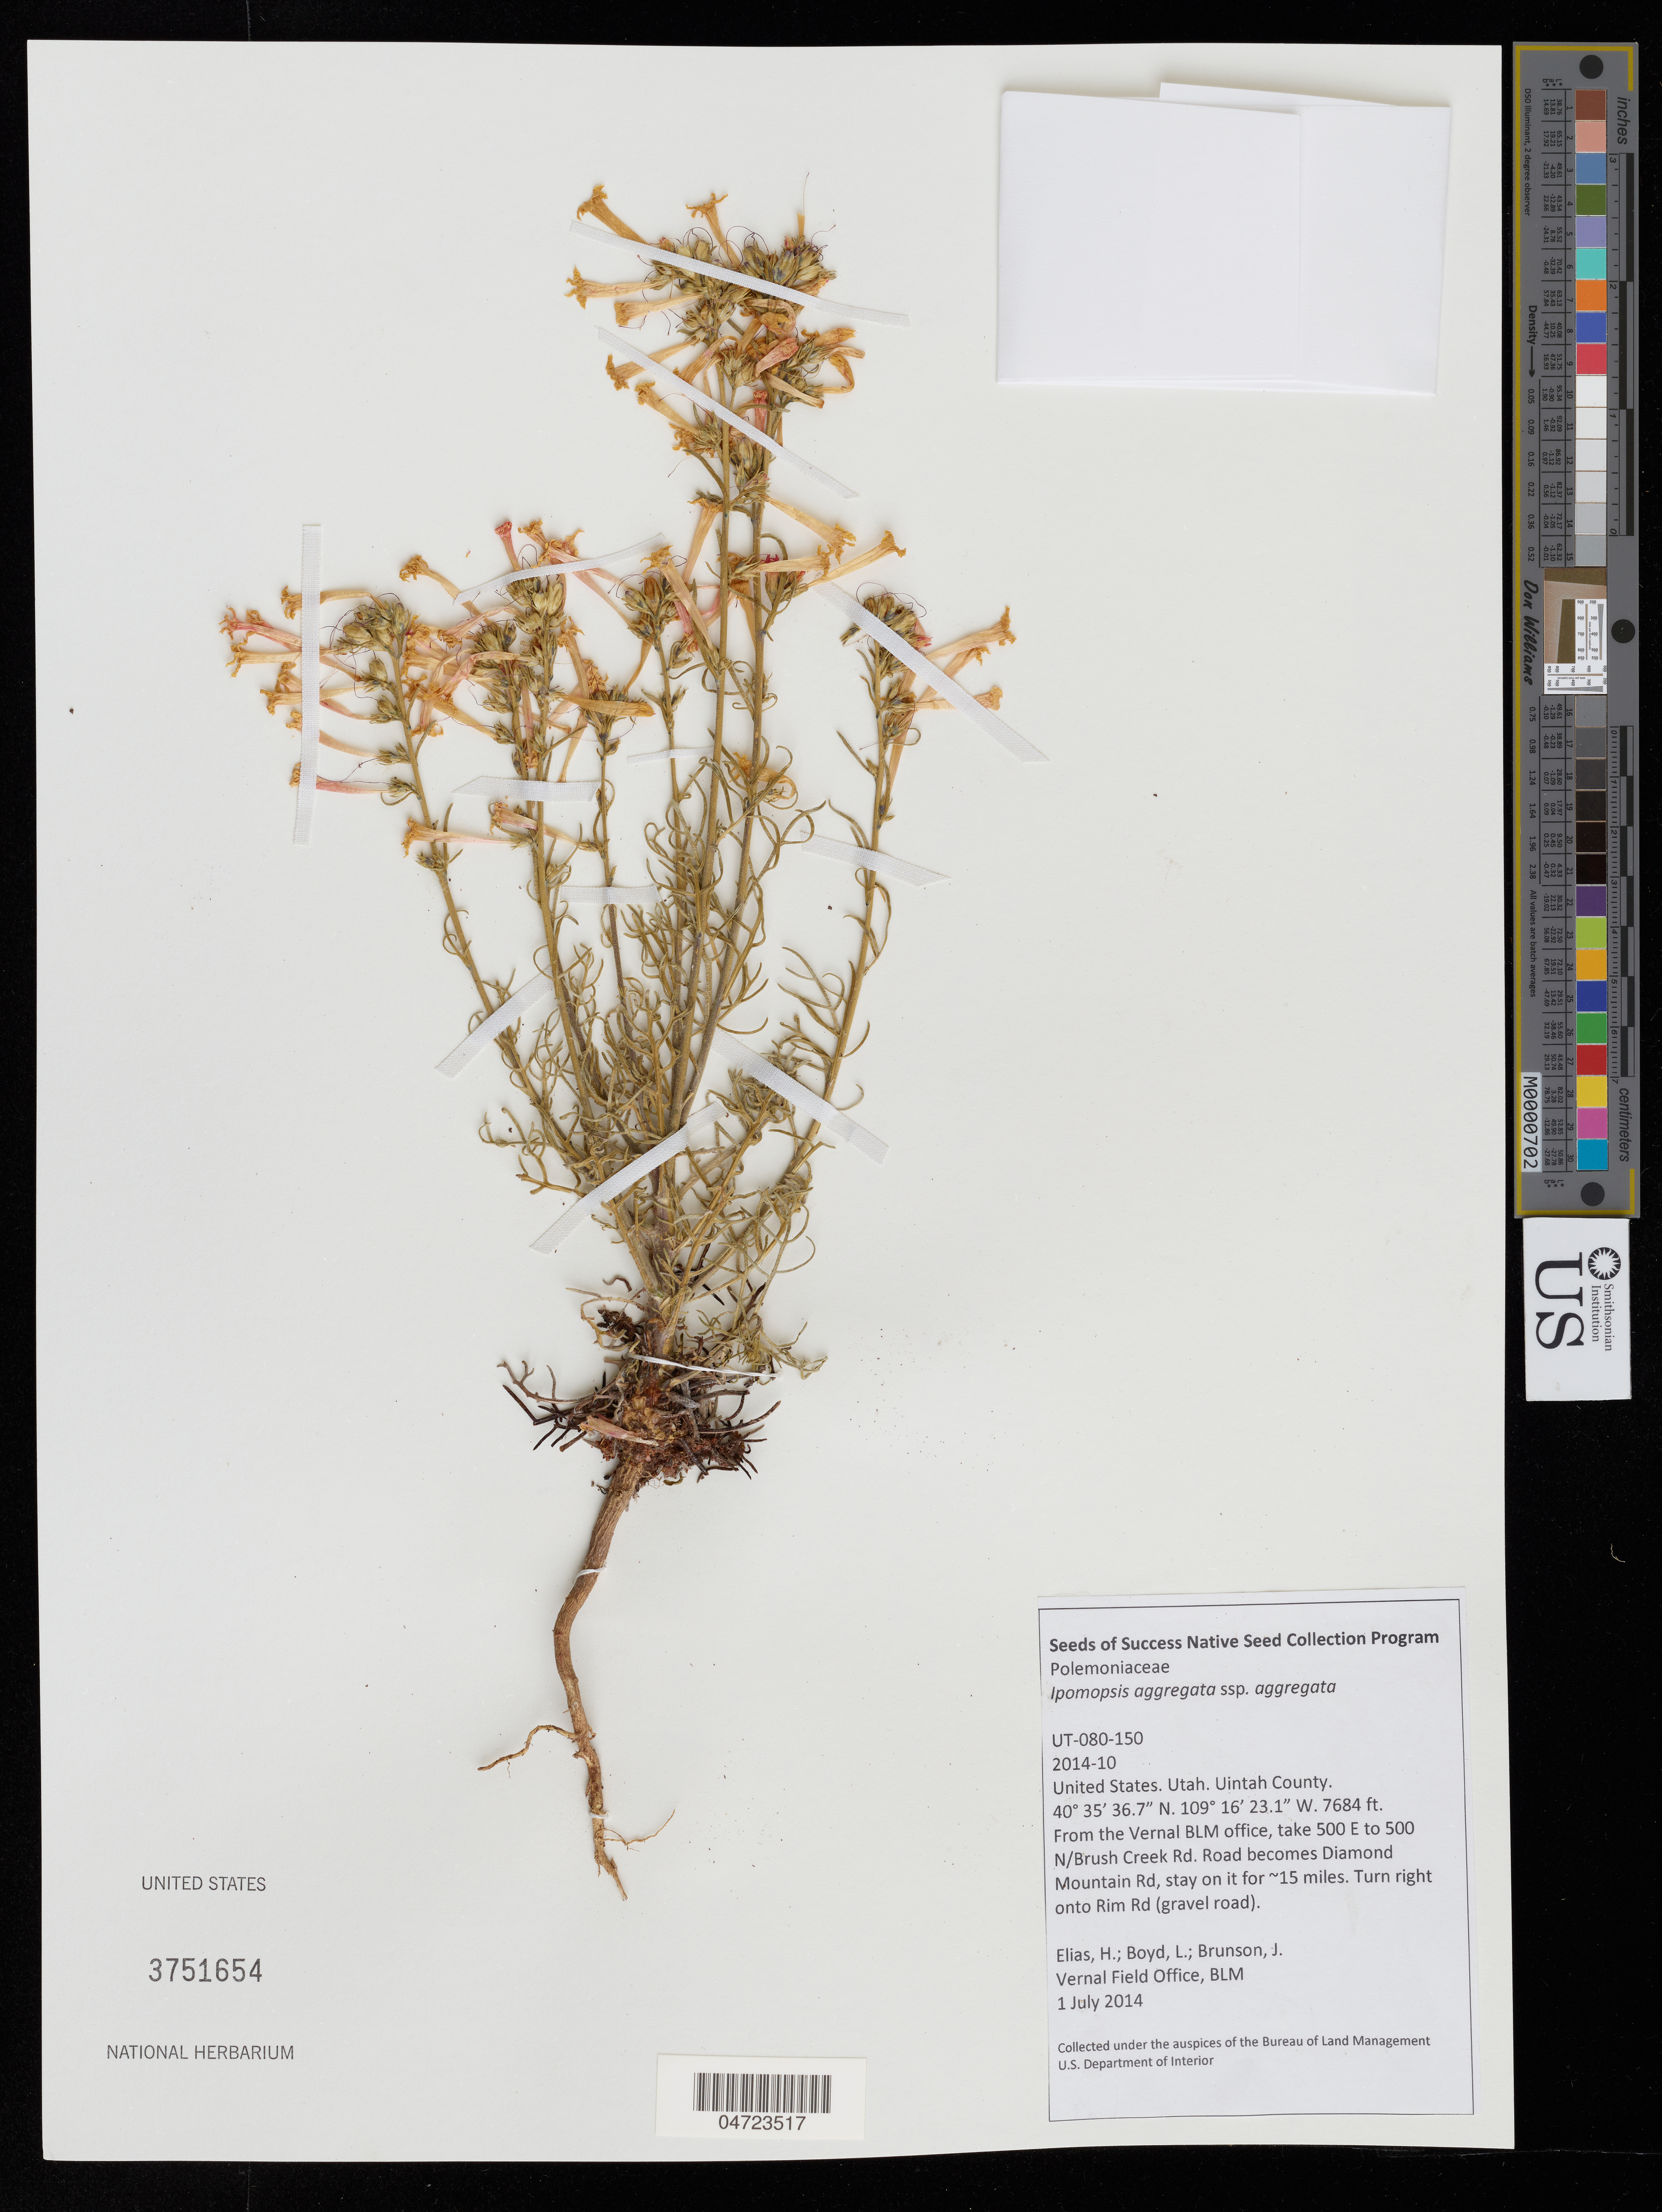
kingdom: Plantae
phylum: Tracheophyta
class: Magnoliopsida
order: Ericales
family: Polemoniaceae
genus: Ipomopsis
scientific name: Ipomopsis aggregata subsp. aggregata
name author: (Pursh) V.E. Grant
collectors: H. Elias, L. Boyd & J. Brunson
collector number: UT-080-150/2014-10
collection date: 2014-07-01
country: United States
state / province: Utah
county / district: Uintah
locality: Uintah County. From the Vernal BLM office, take 500 E to 500 N/Brush Creek Rd. Road becomes Diamond Mountain Rd, stay on it for ~15 miles. Turn right onto Rim Rd (gravel road).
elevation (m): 2342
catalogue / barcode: US 3751654